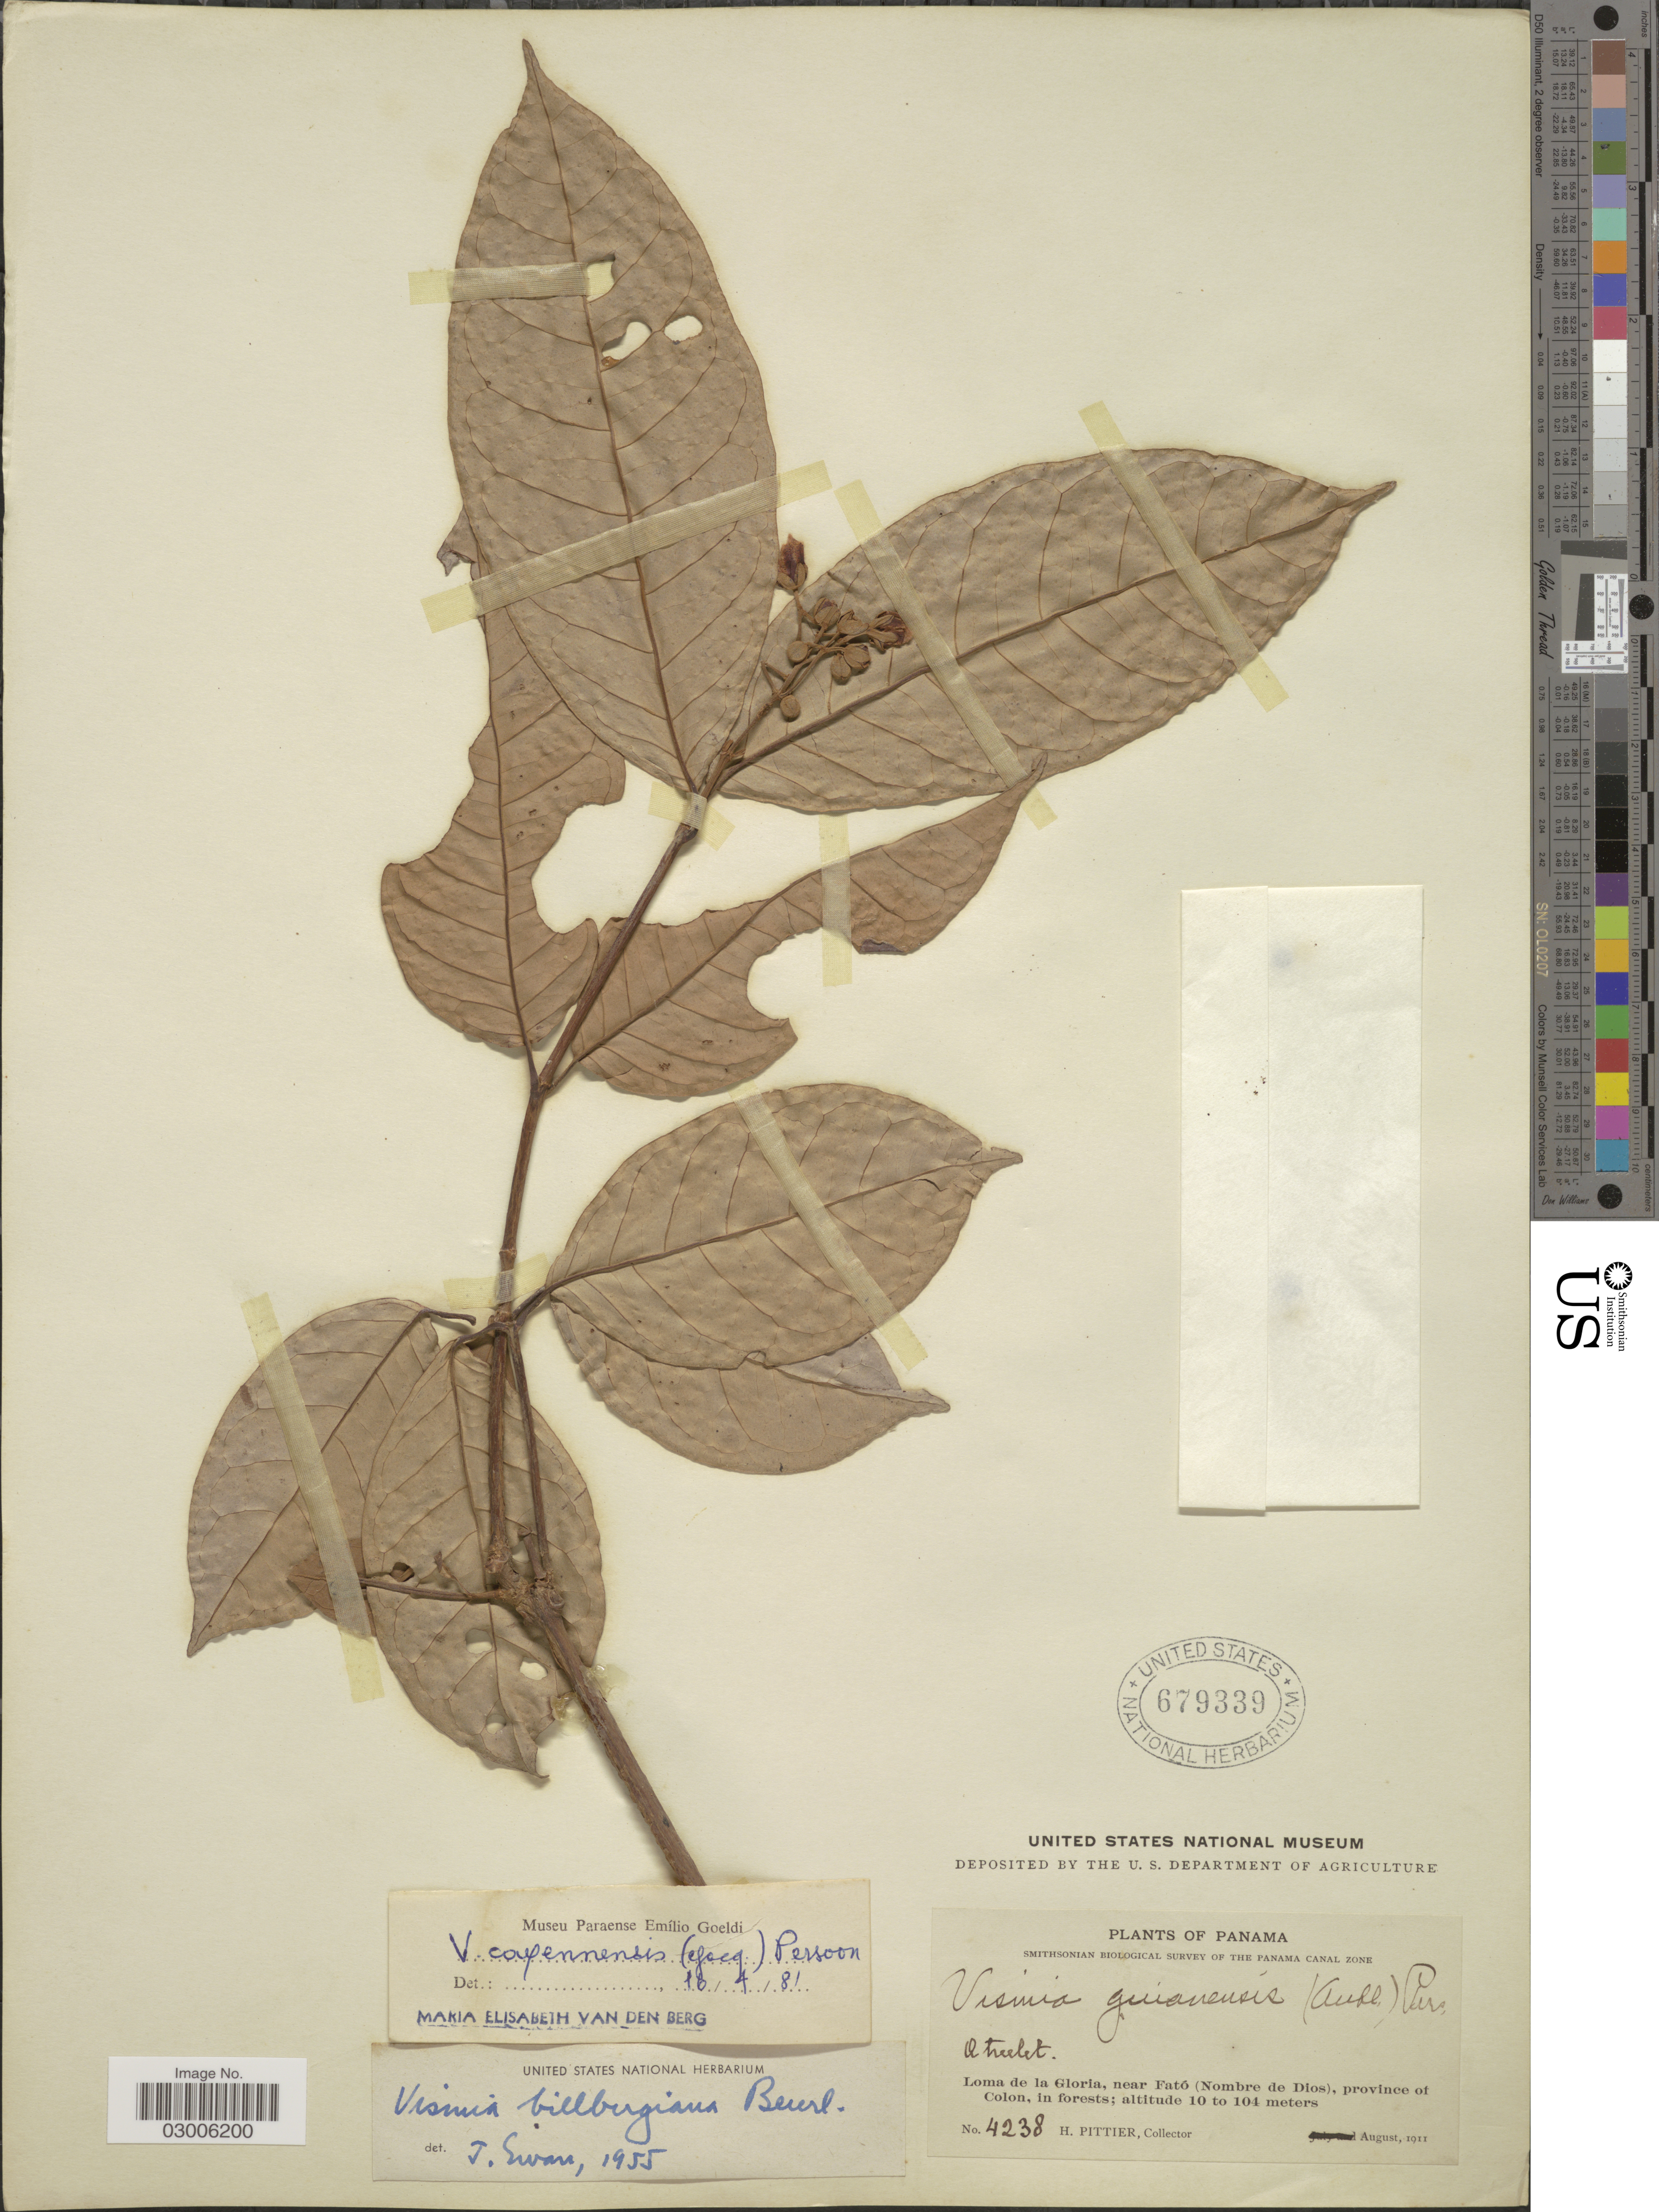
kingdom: Plantae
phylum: Tracheophyta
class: Magnoliopsida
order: Malpighiales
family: Hypericaceae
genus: Vismia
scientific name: Vismia cayennensis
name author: (Jacq.) Pers.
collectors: H. F. Pittier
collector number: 4238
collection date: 1911-08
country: Panama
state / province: Colón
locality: Loma de la Gloria, near Fató (Nombre de Dios).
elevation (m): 10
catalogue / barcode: US 679339